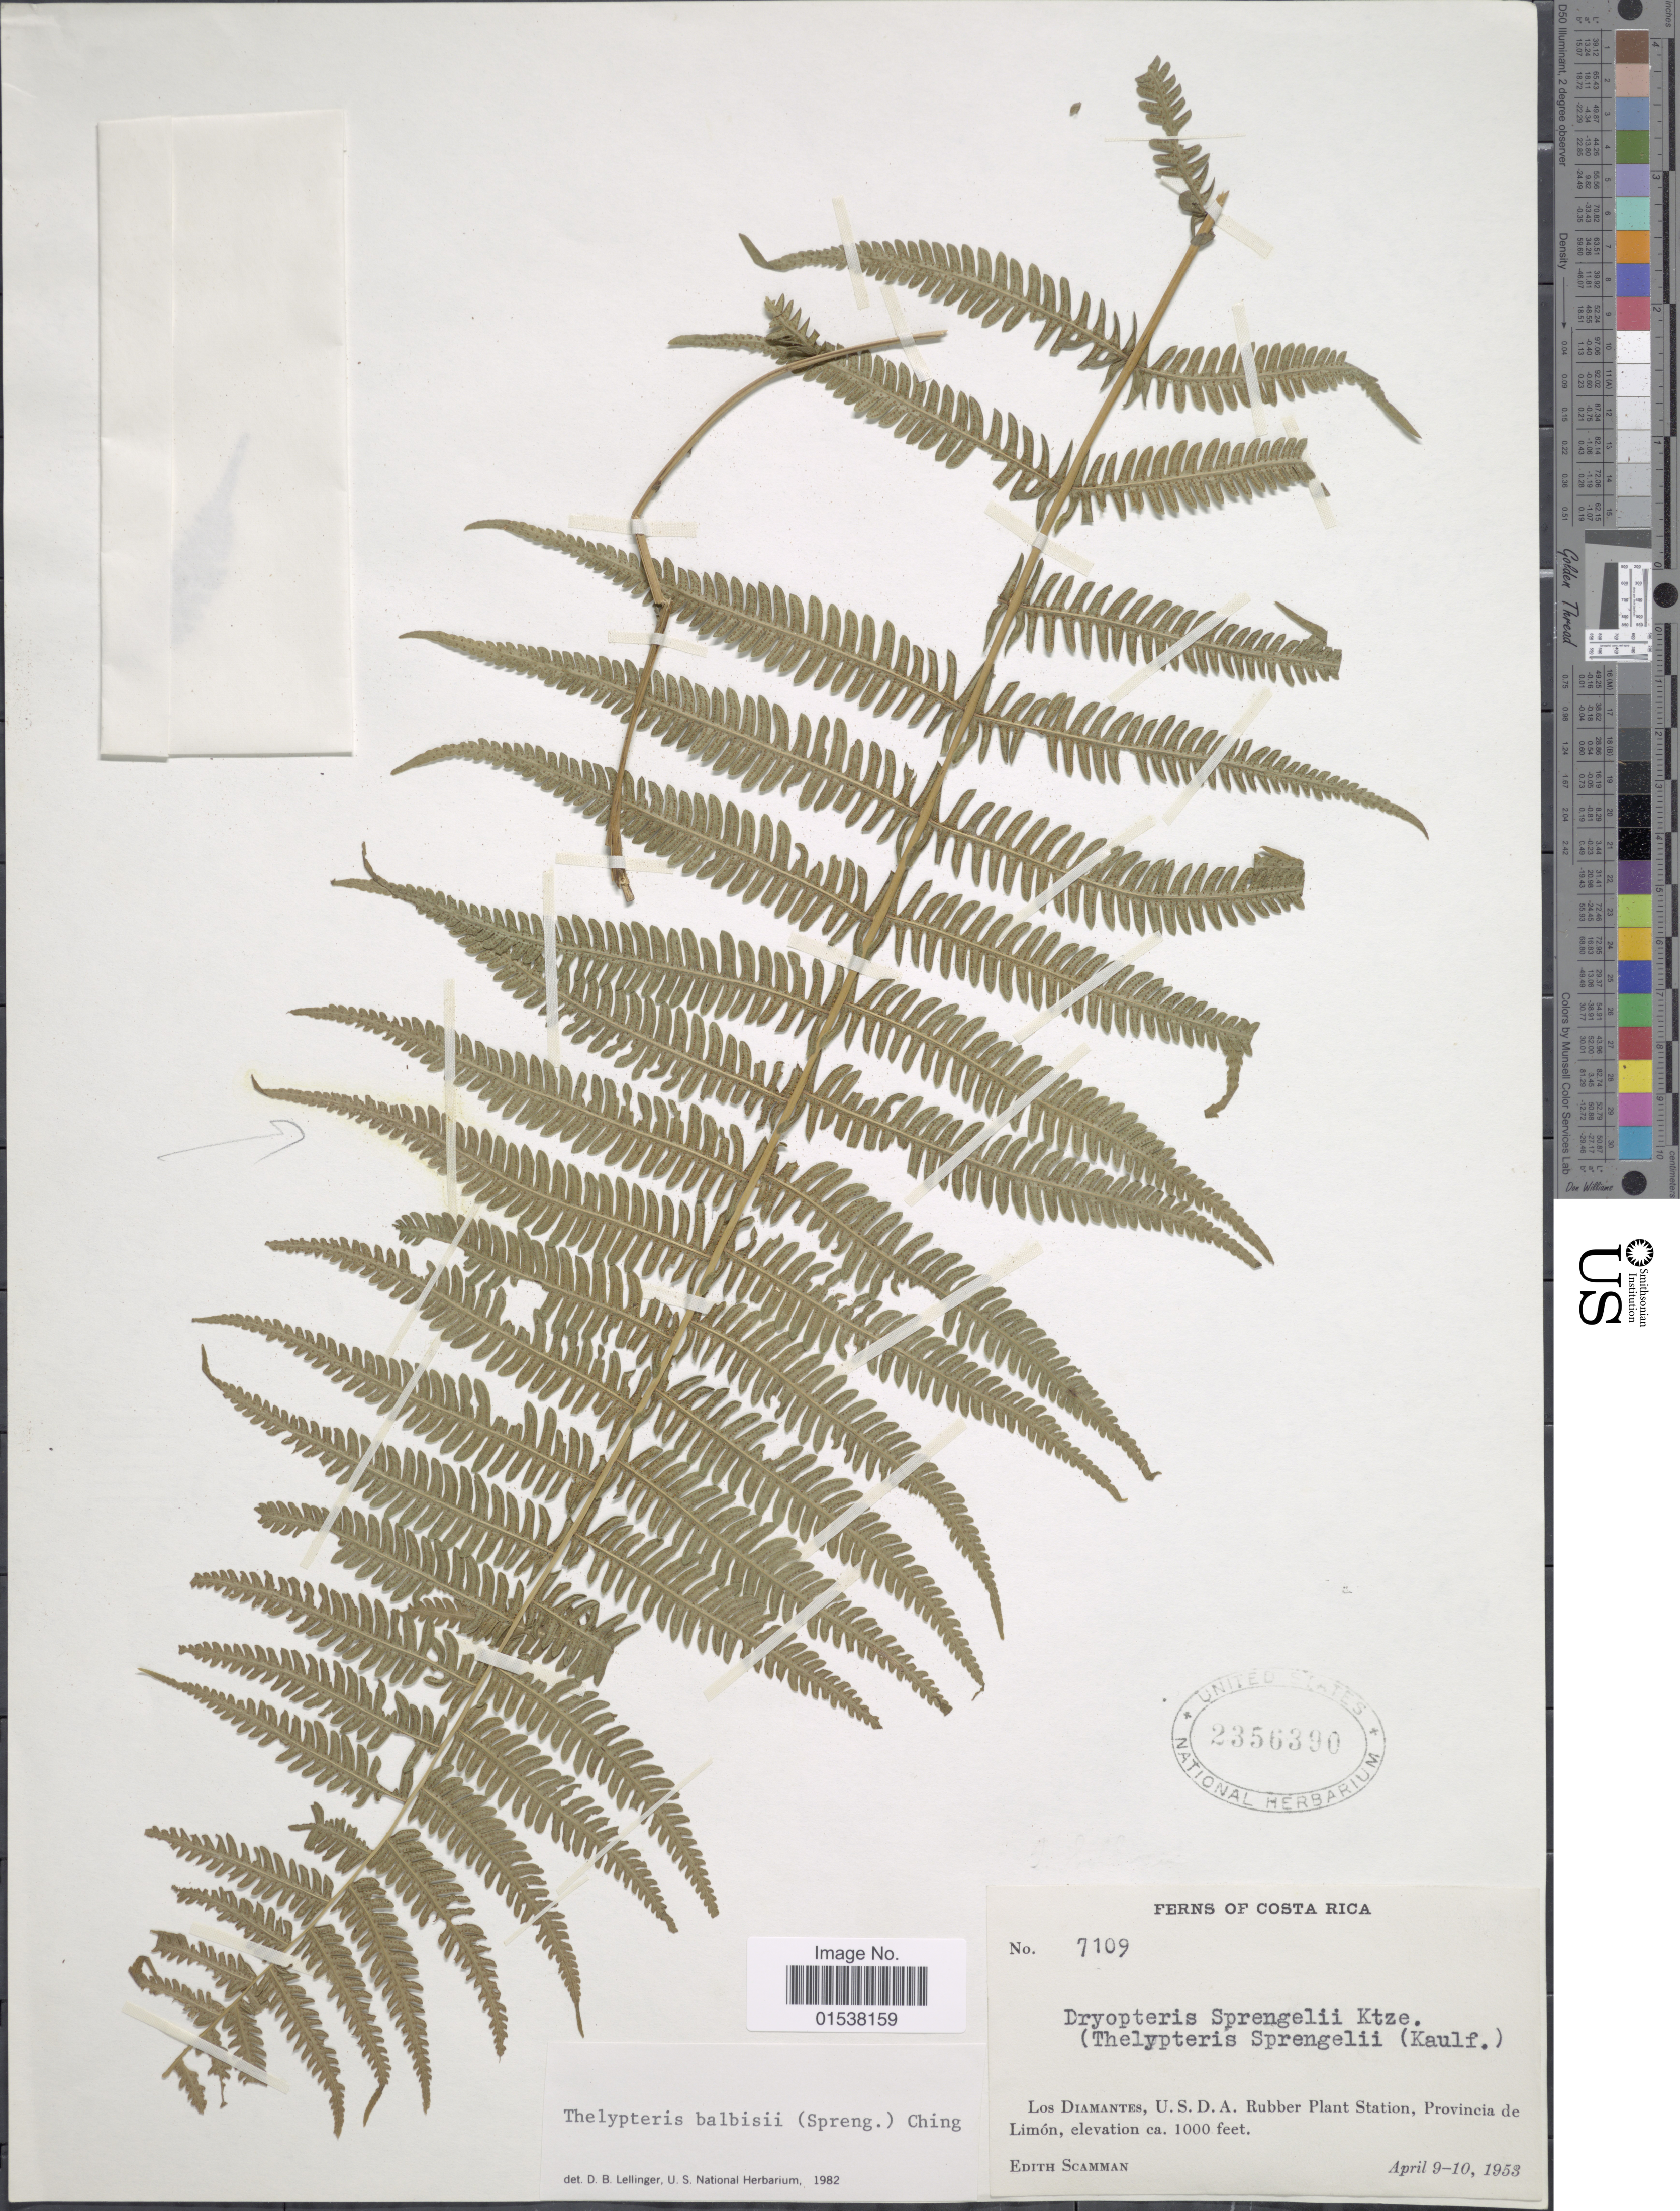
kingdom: Plantae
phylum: Tracheophyta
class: Polypodiopsida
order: Polypodiales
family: Thelypteridaceae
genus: Amauropelta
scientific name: Amauropelta balbisii (Spreng.) comb. nov., ined. 2015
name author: (Spreng.)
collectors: E. Scamman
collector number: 7109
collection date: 1953-04-09/1953-04-10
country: Costa Rica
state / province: Limón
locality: Los Diamantes, U.S.D.A. rubber Plant Station, Provincia de Limon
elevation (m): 305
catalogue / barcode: US 2356390